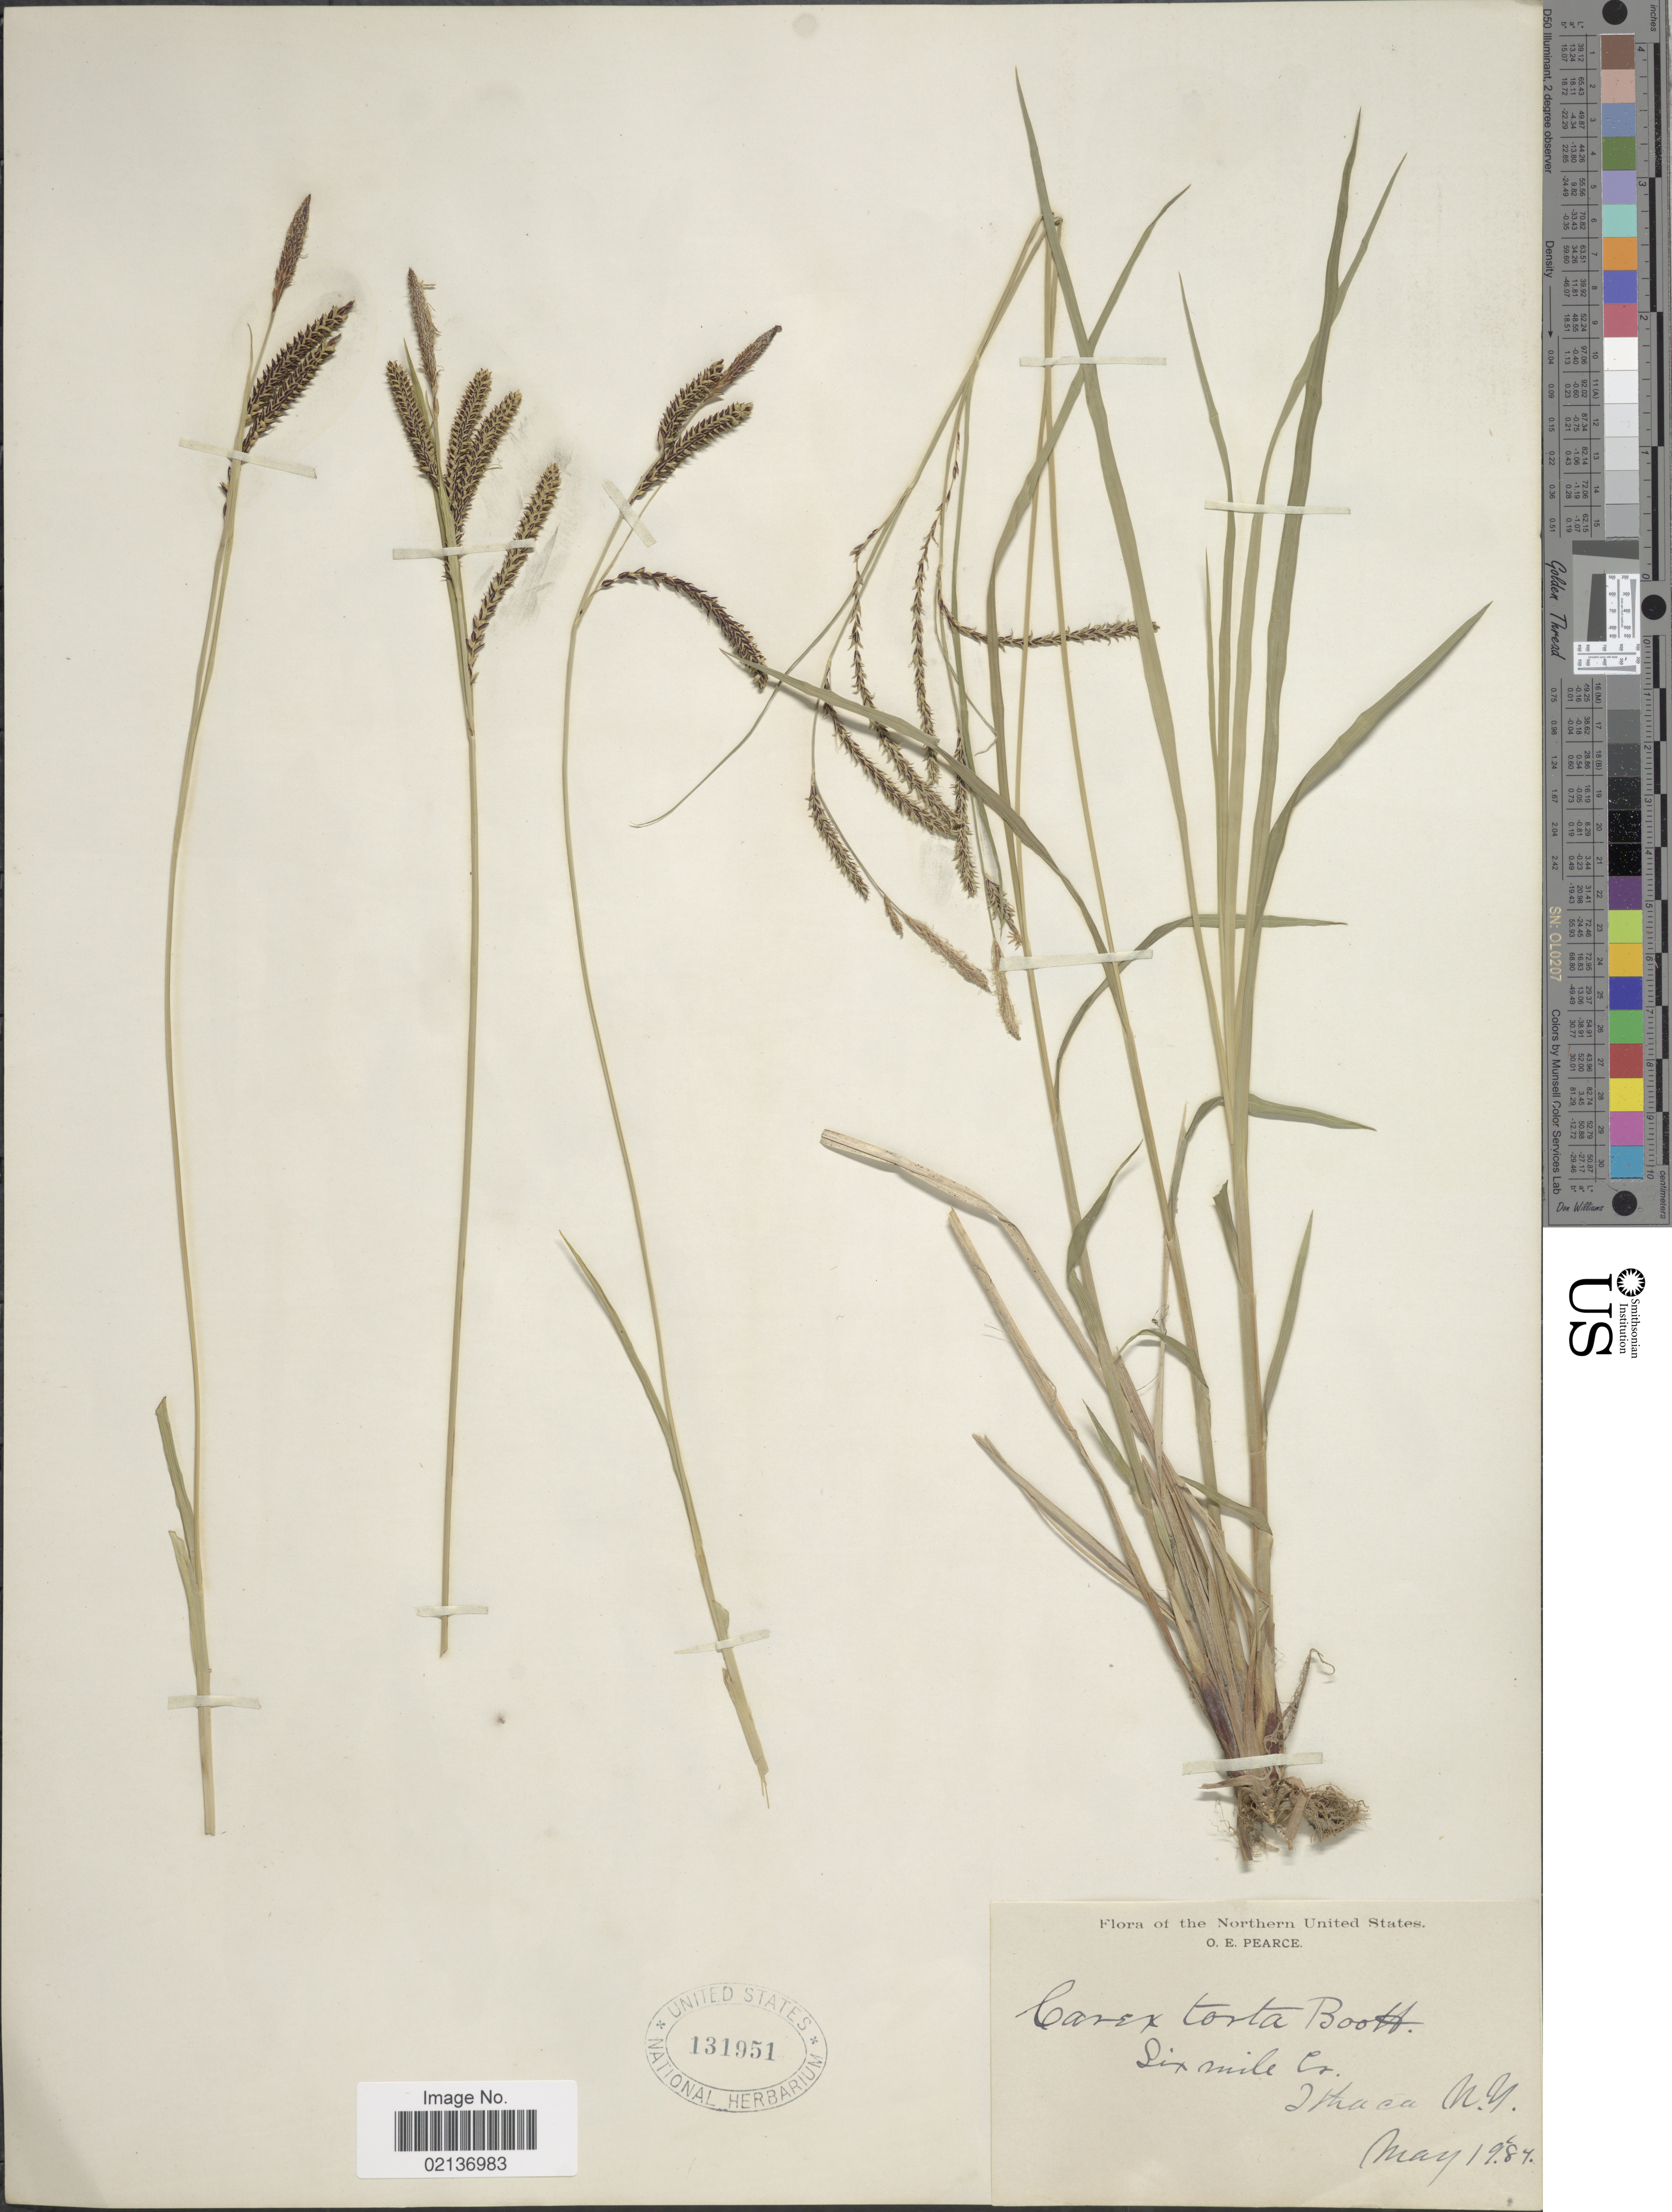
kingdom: Plantae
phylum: Tracheophyta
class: Liliopsida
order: Poales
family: Cyperaceae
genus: Carex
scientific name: Carex torta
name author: Boott ex Tuck.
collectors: O. E. Pearce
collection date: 1984-05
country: United States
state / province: New York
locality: Northern United States, Six Miles Co, Ithaca, N.Y.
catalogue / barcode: US 131951